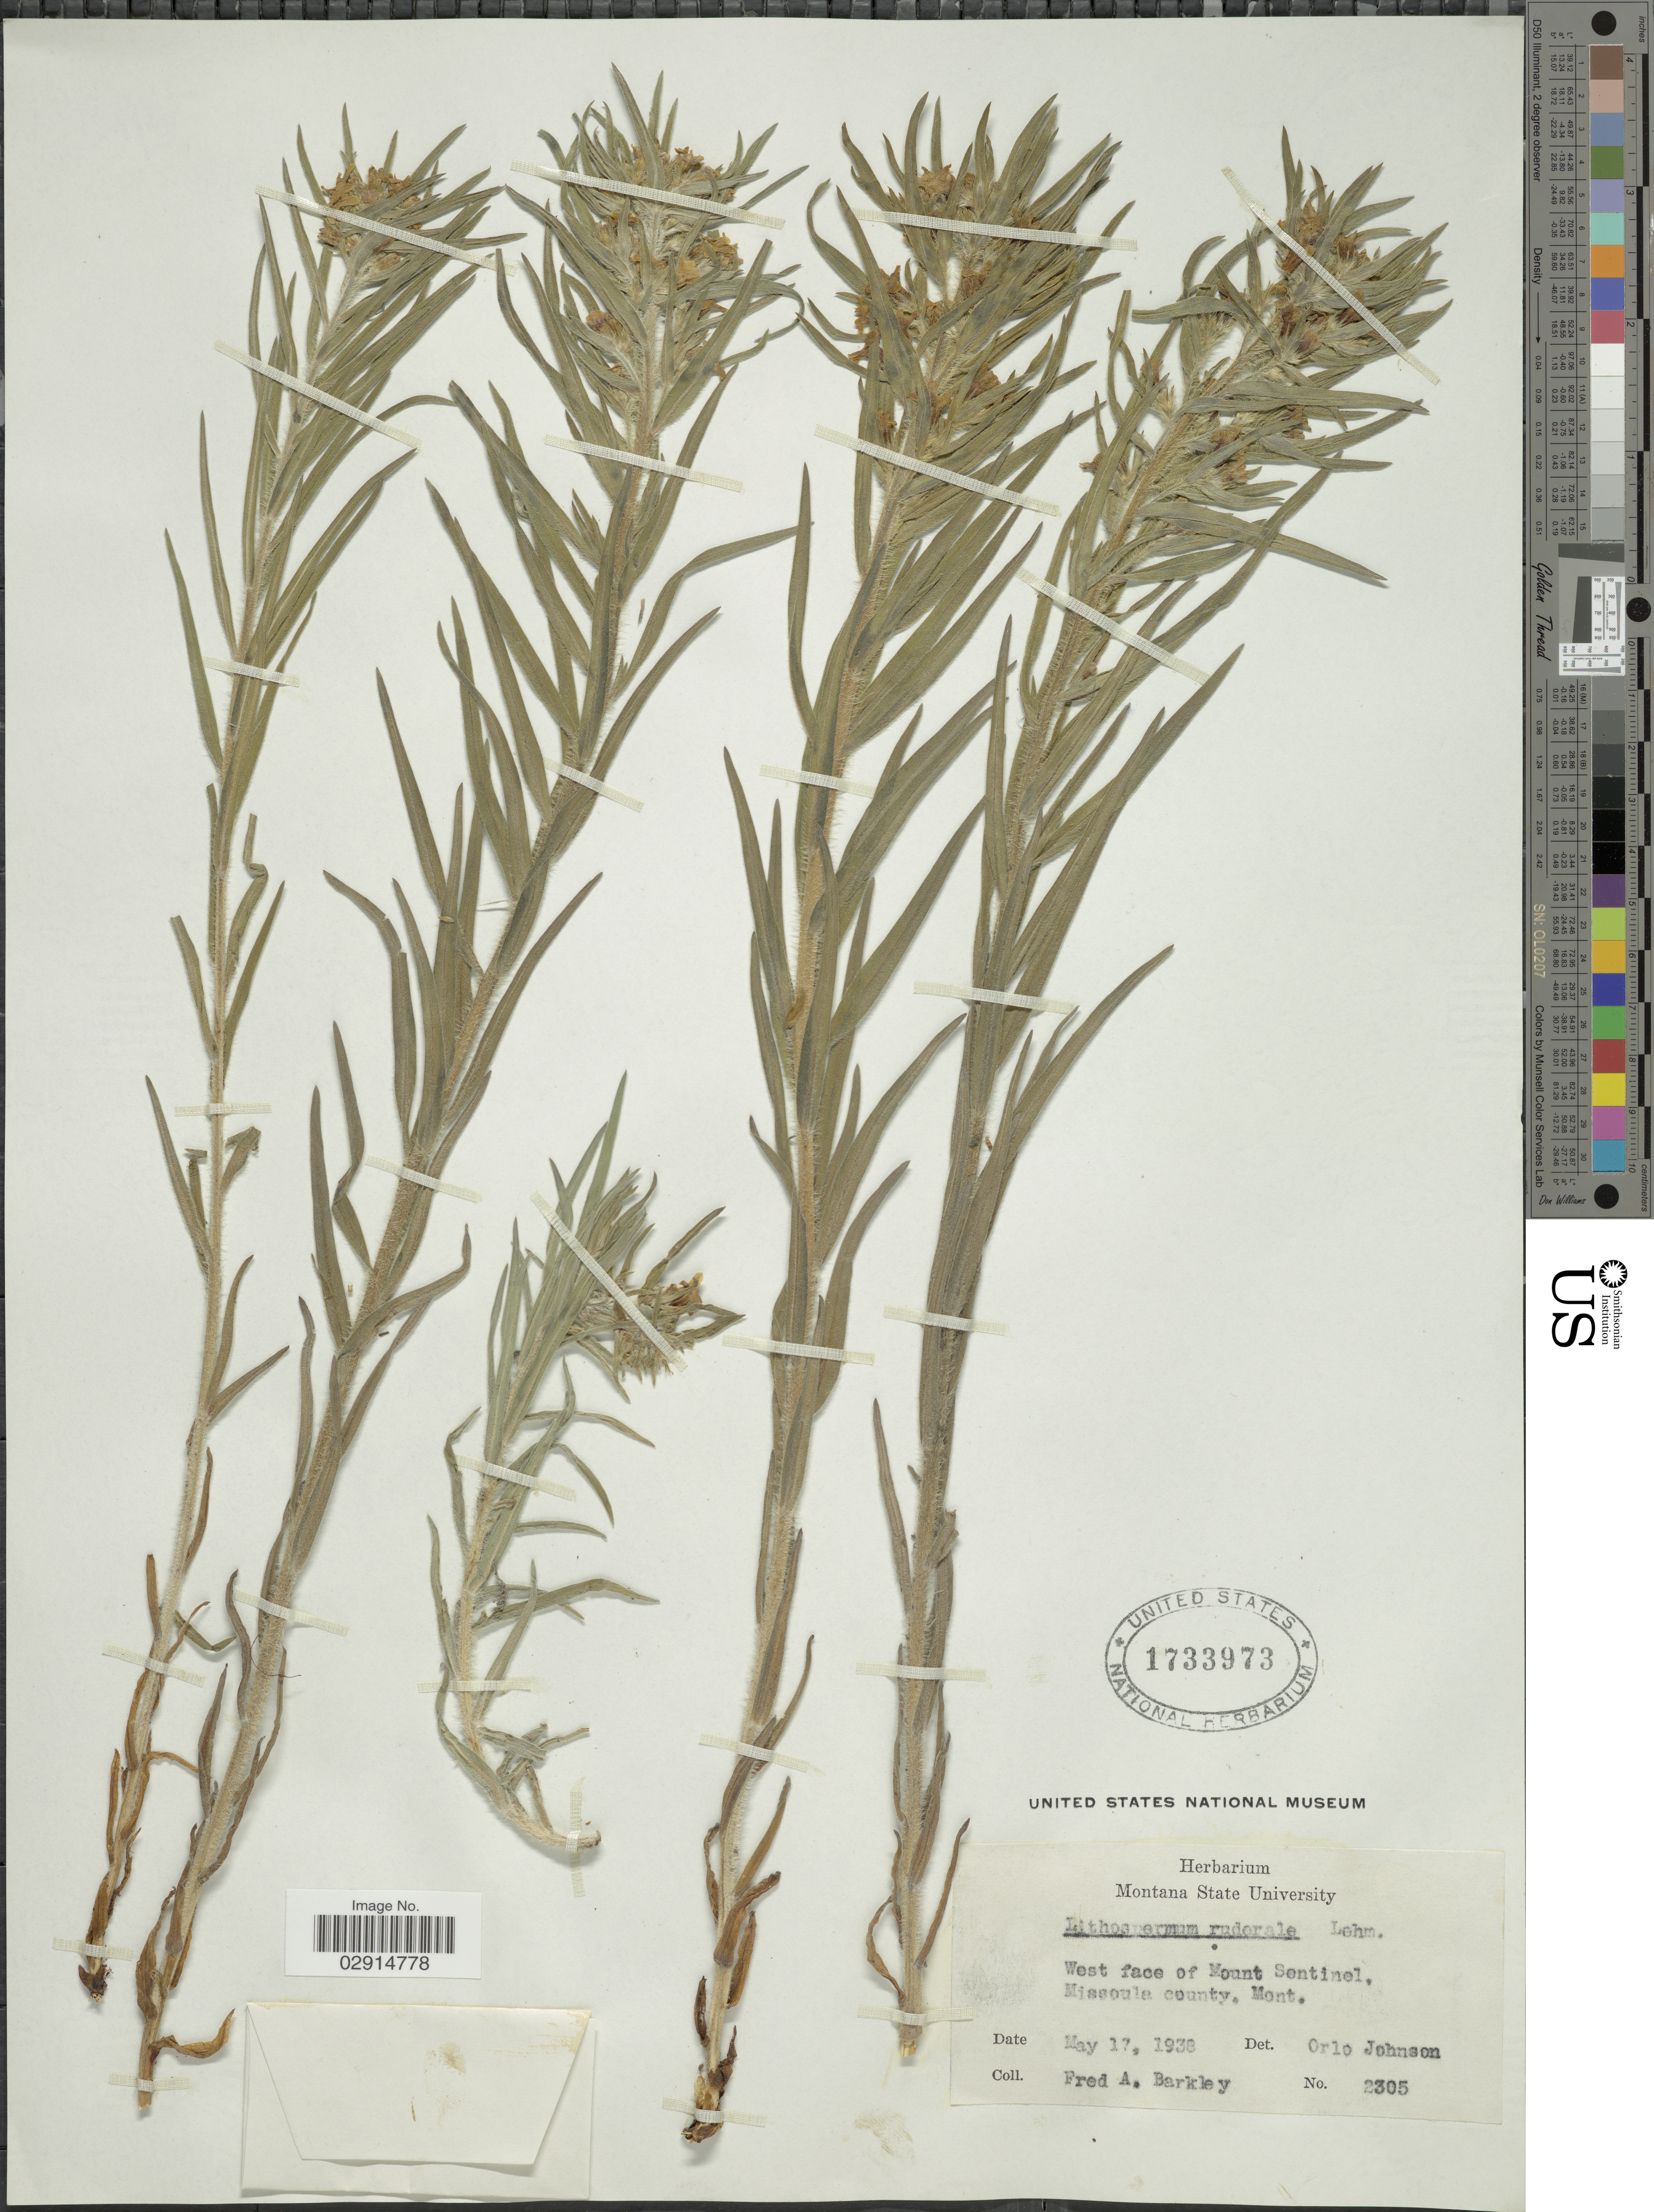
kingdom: Plantae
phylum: Tracheophyta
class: Magnoliopsida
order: Boraginales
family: Boraginaceae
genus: Lithospermum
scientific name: Lithospermum ruderale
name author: Douglas ex Lehm.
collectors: F. A. Barkley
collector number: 2305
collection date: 1938-05-17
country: United States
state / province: Montana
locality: West face of Mount Sentinel, Missoula County.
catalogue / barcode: US 1733973